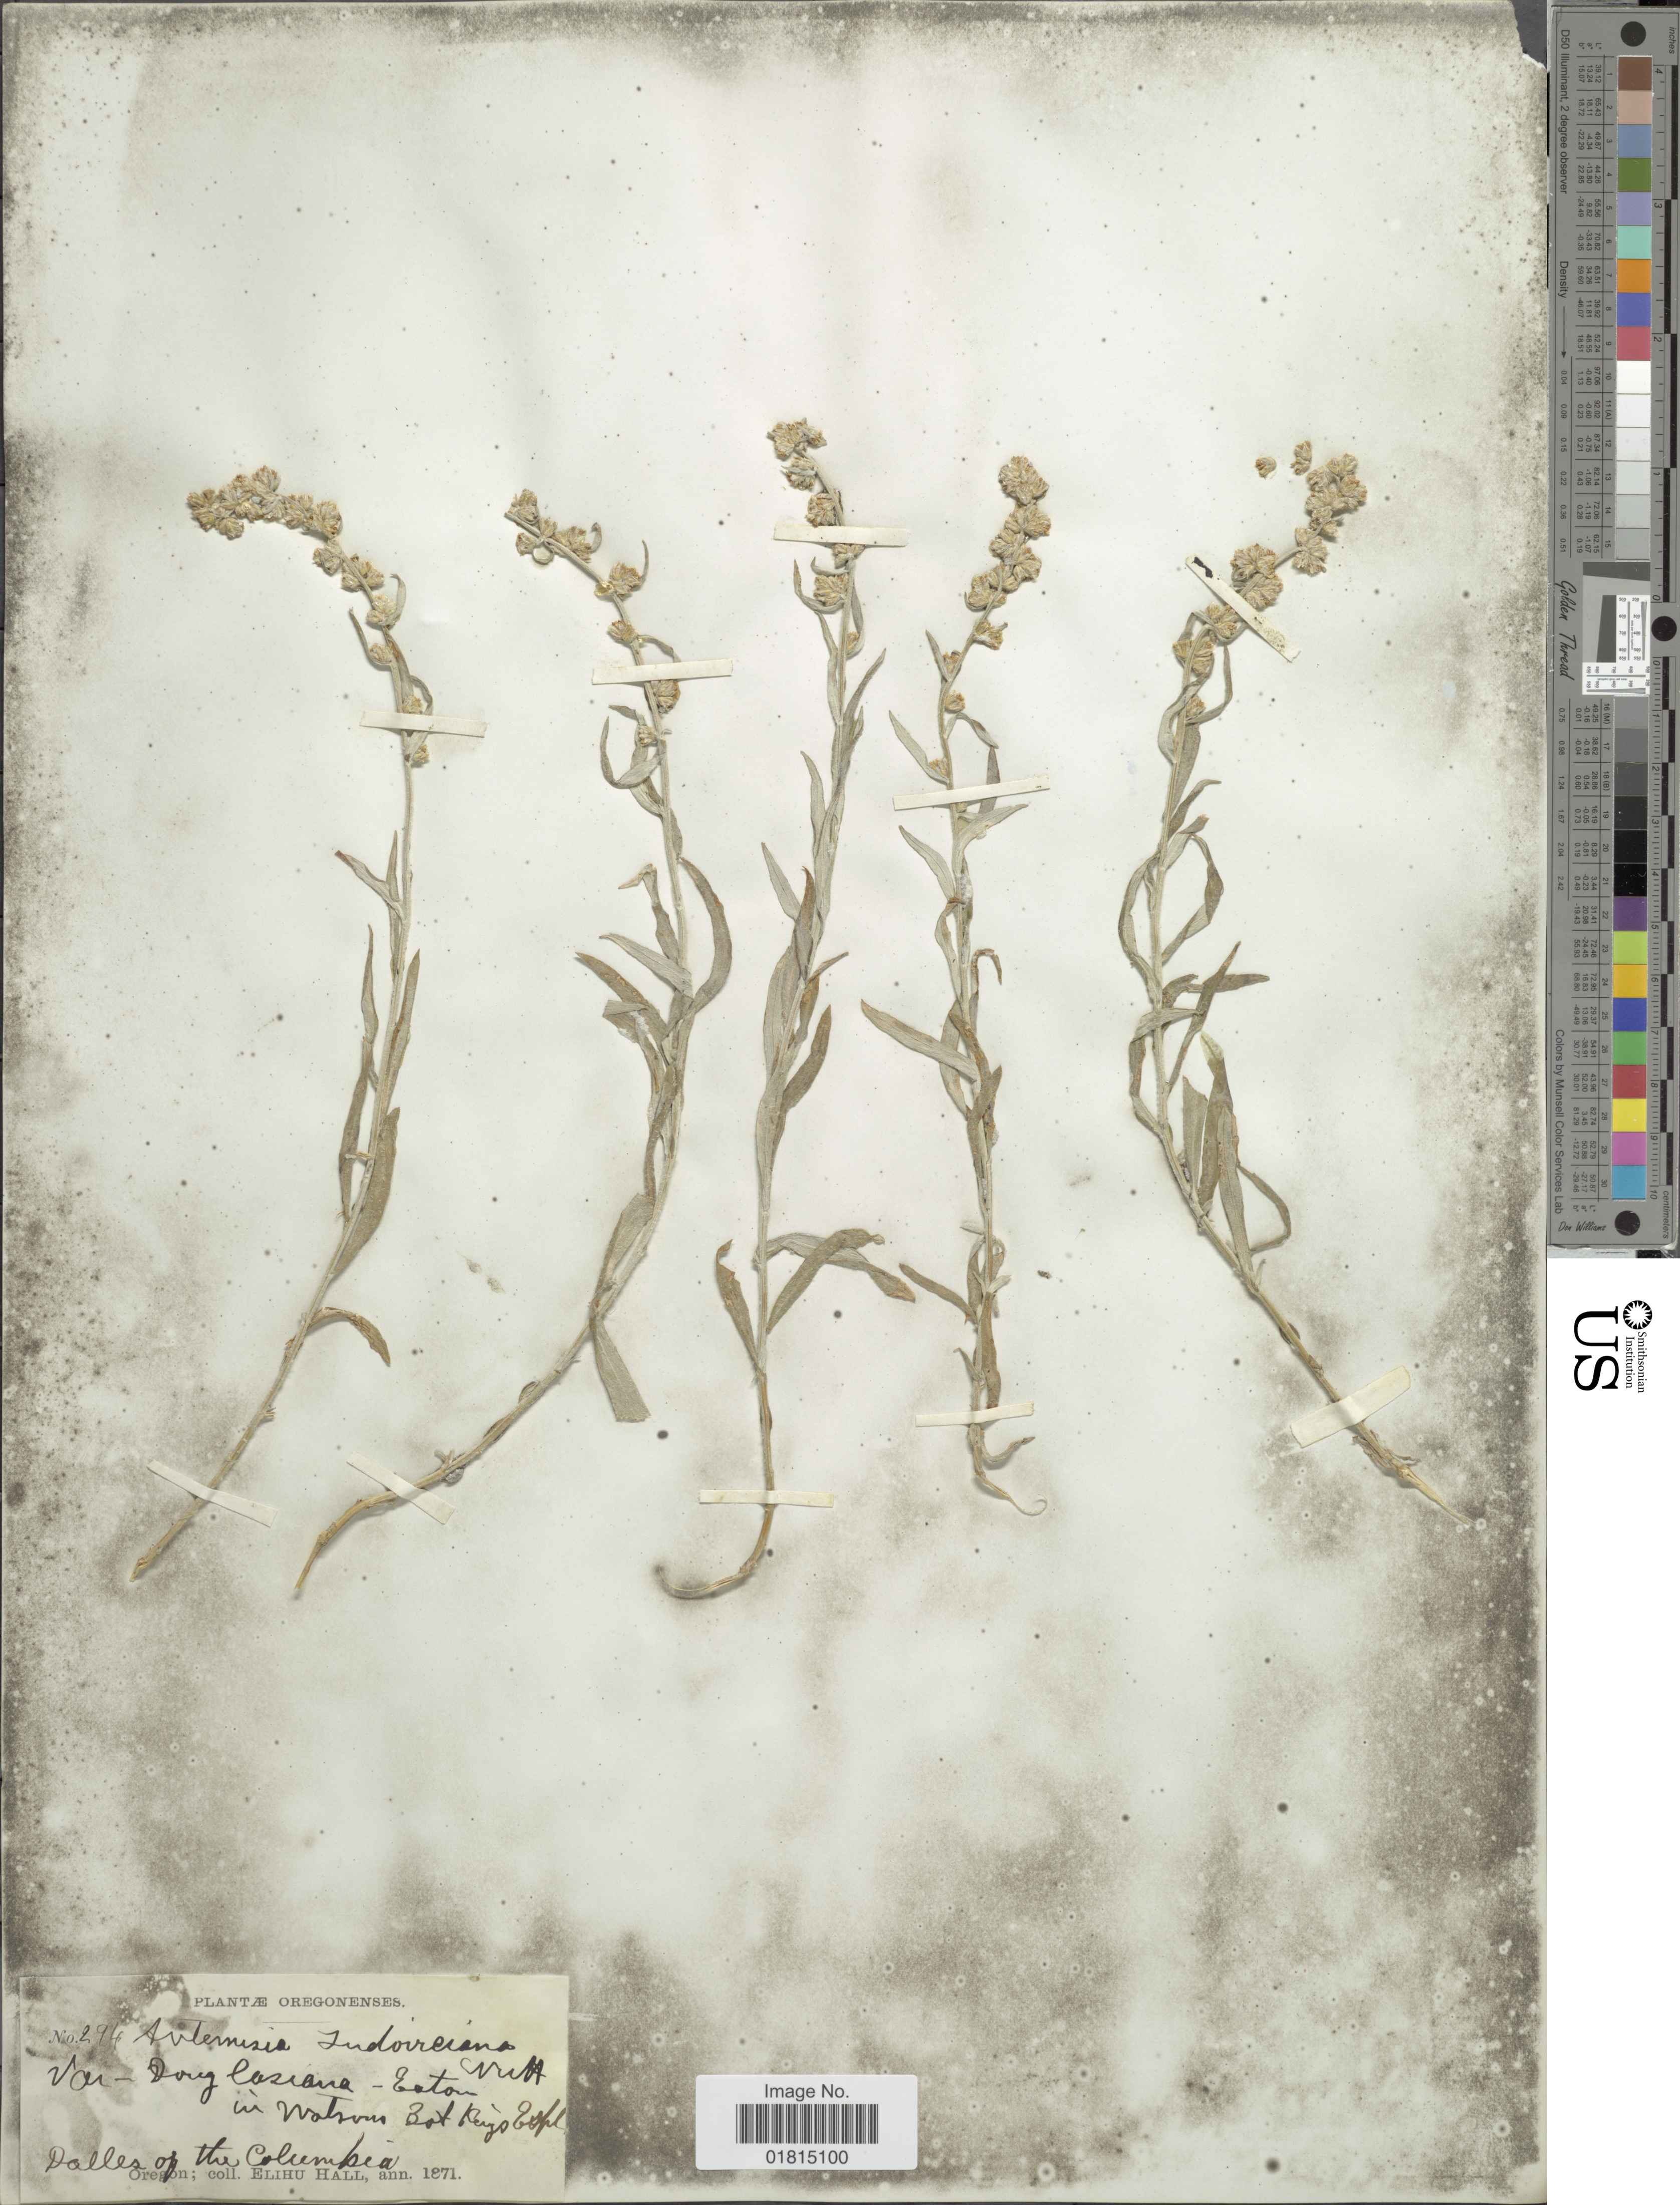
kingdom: Plantae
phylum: Tracheophyta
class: Magnoliopsida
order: Asterales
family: Asteraceae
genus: Artemisia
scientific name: Artemisia diversifolia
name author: Rydb.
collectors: E. Hall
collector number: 294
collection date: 1871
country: United States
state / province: Oregon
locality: Dalles of the Columbia.